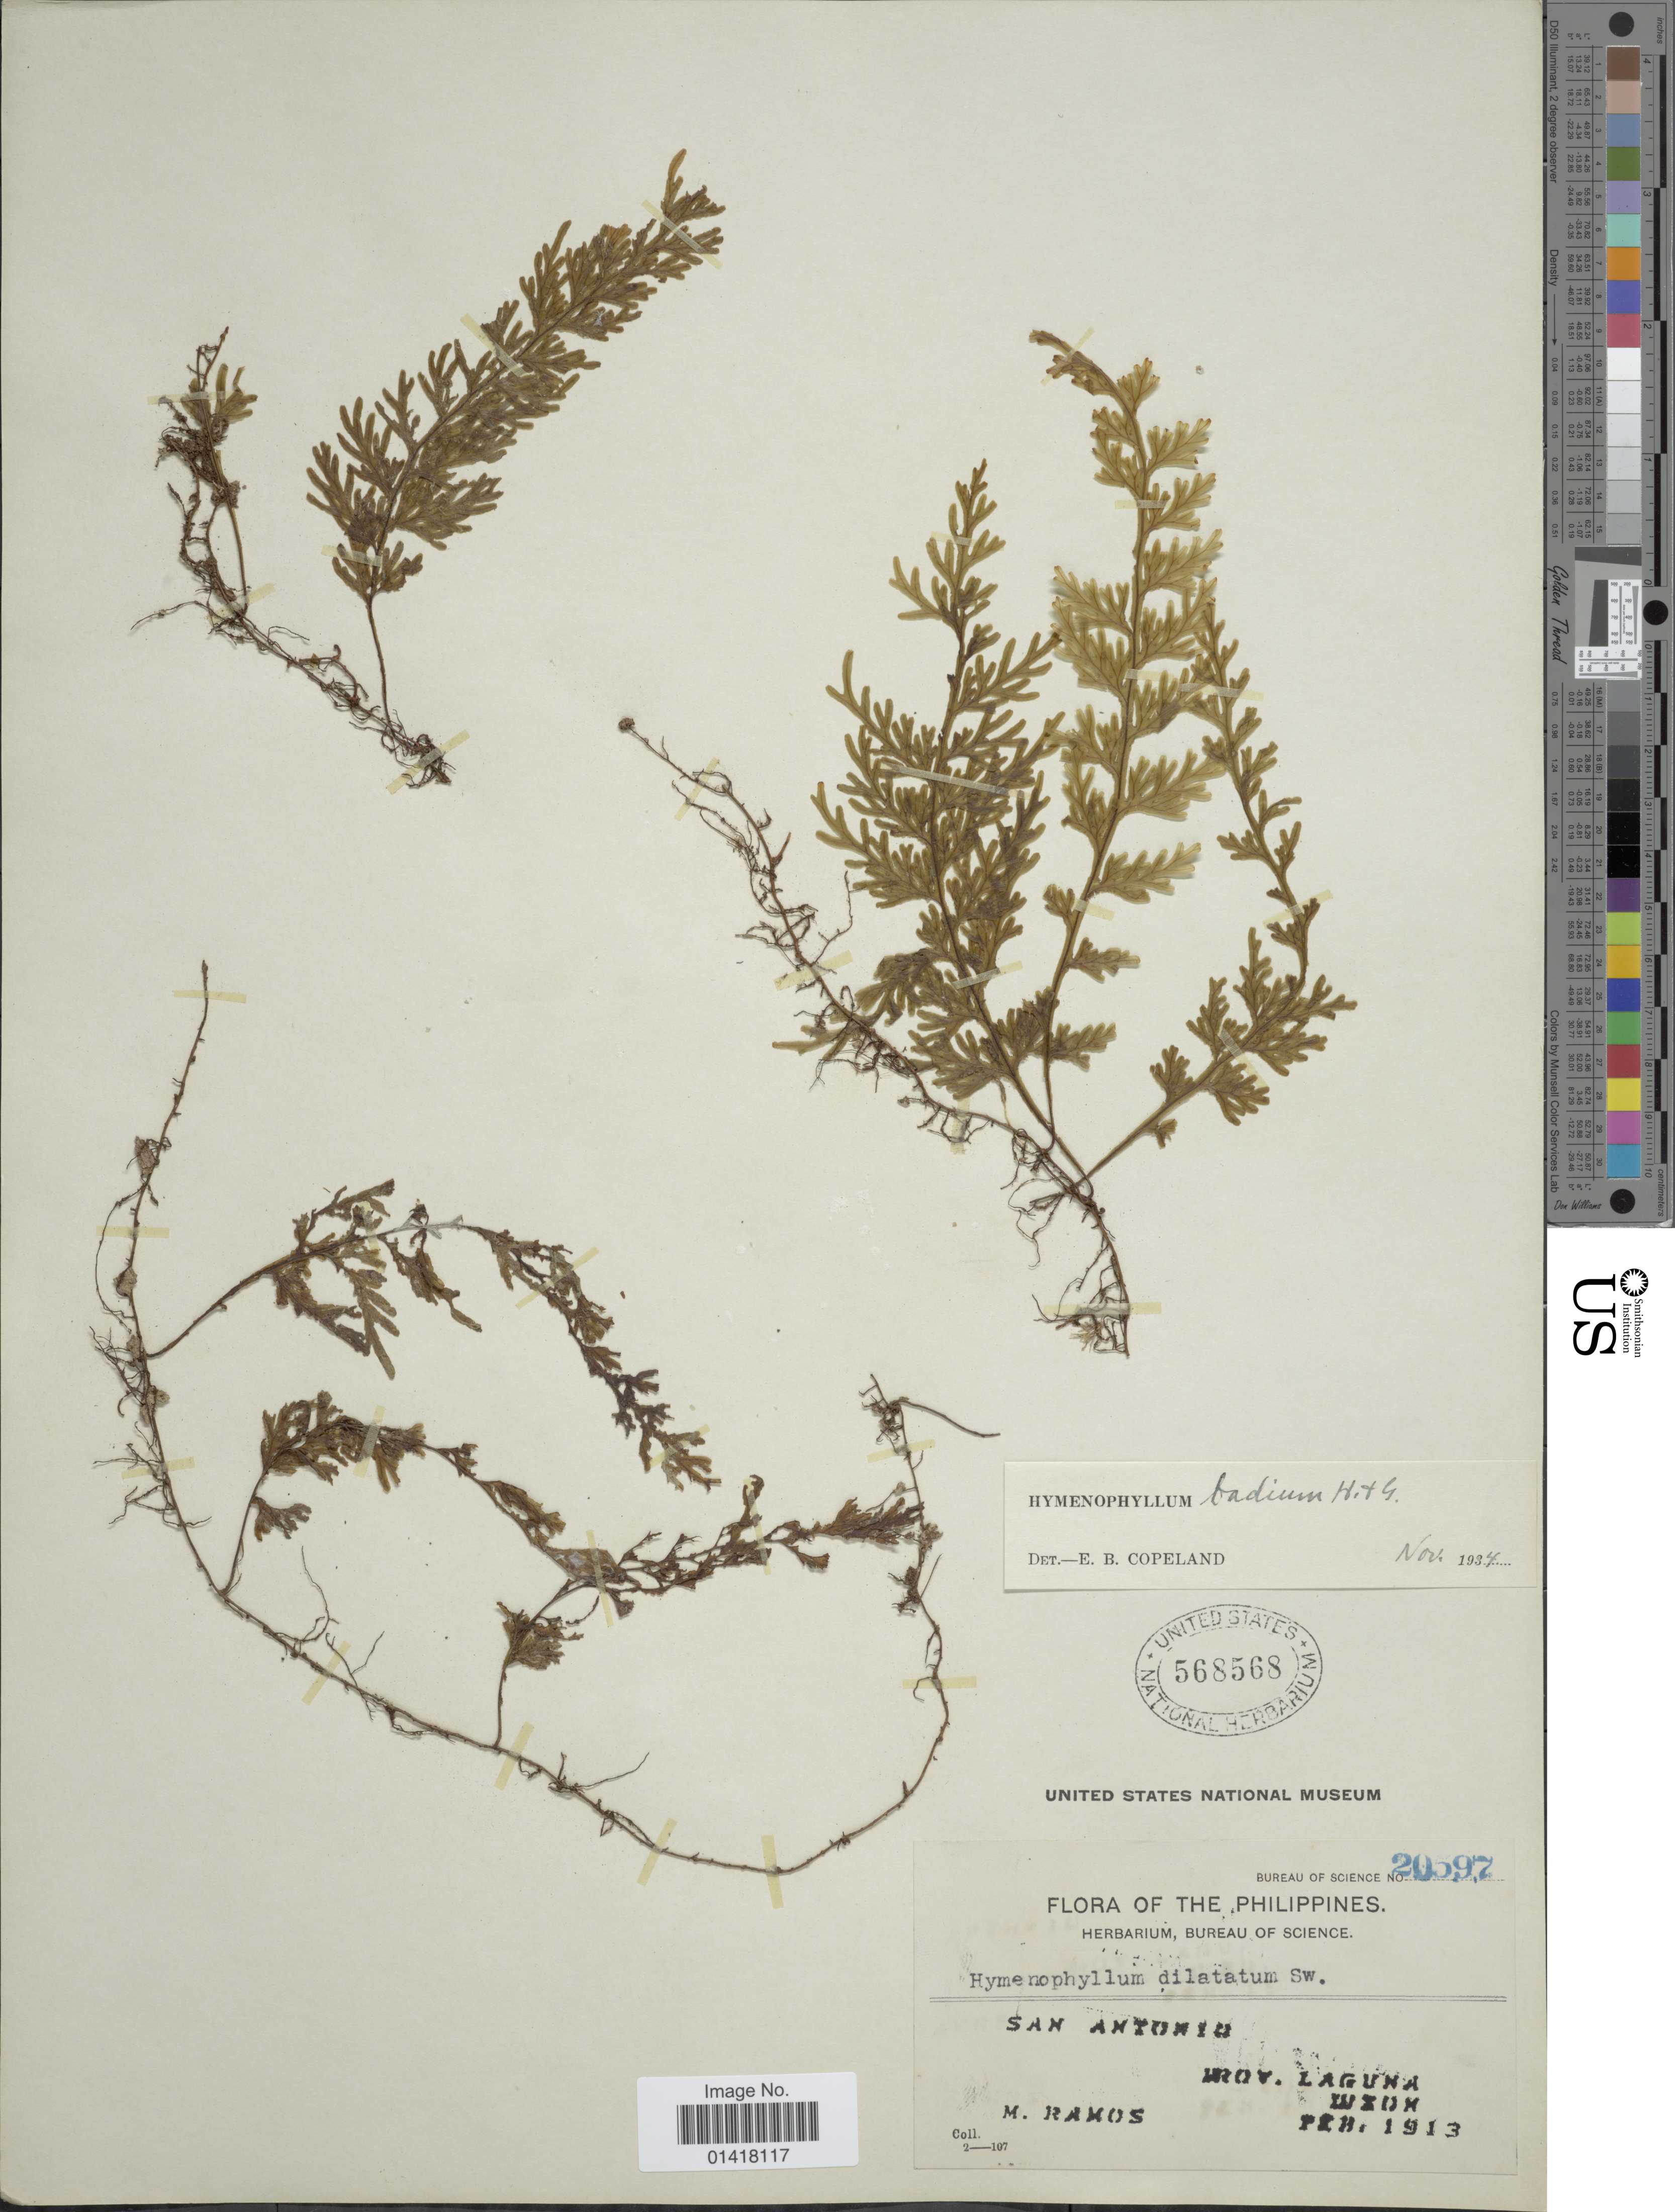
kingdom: Plantae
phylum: Tracheophyta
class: Polypodiopsida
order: Hymenophyllales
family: Hymenophyllaceae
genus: Hymenophyllum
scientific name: Hymenophyllum badium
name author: Hook. & Grev.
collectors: M. Ramos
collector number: Bureau of Science 20597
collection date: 1913-02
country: Philippines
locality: The Philippines. San Antonio. Prov. Laguna. Luzon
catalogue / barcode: US 568568